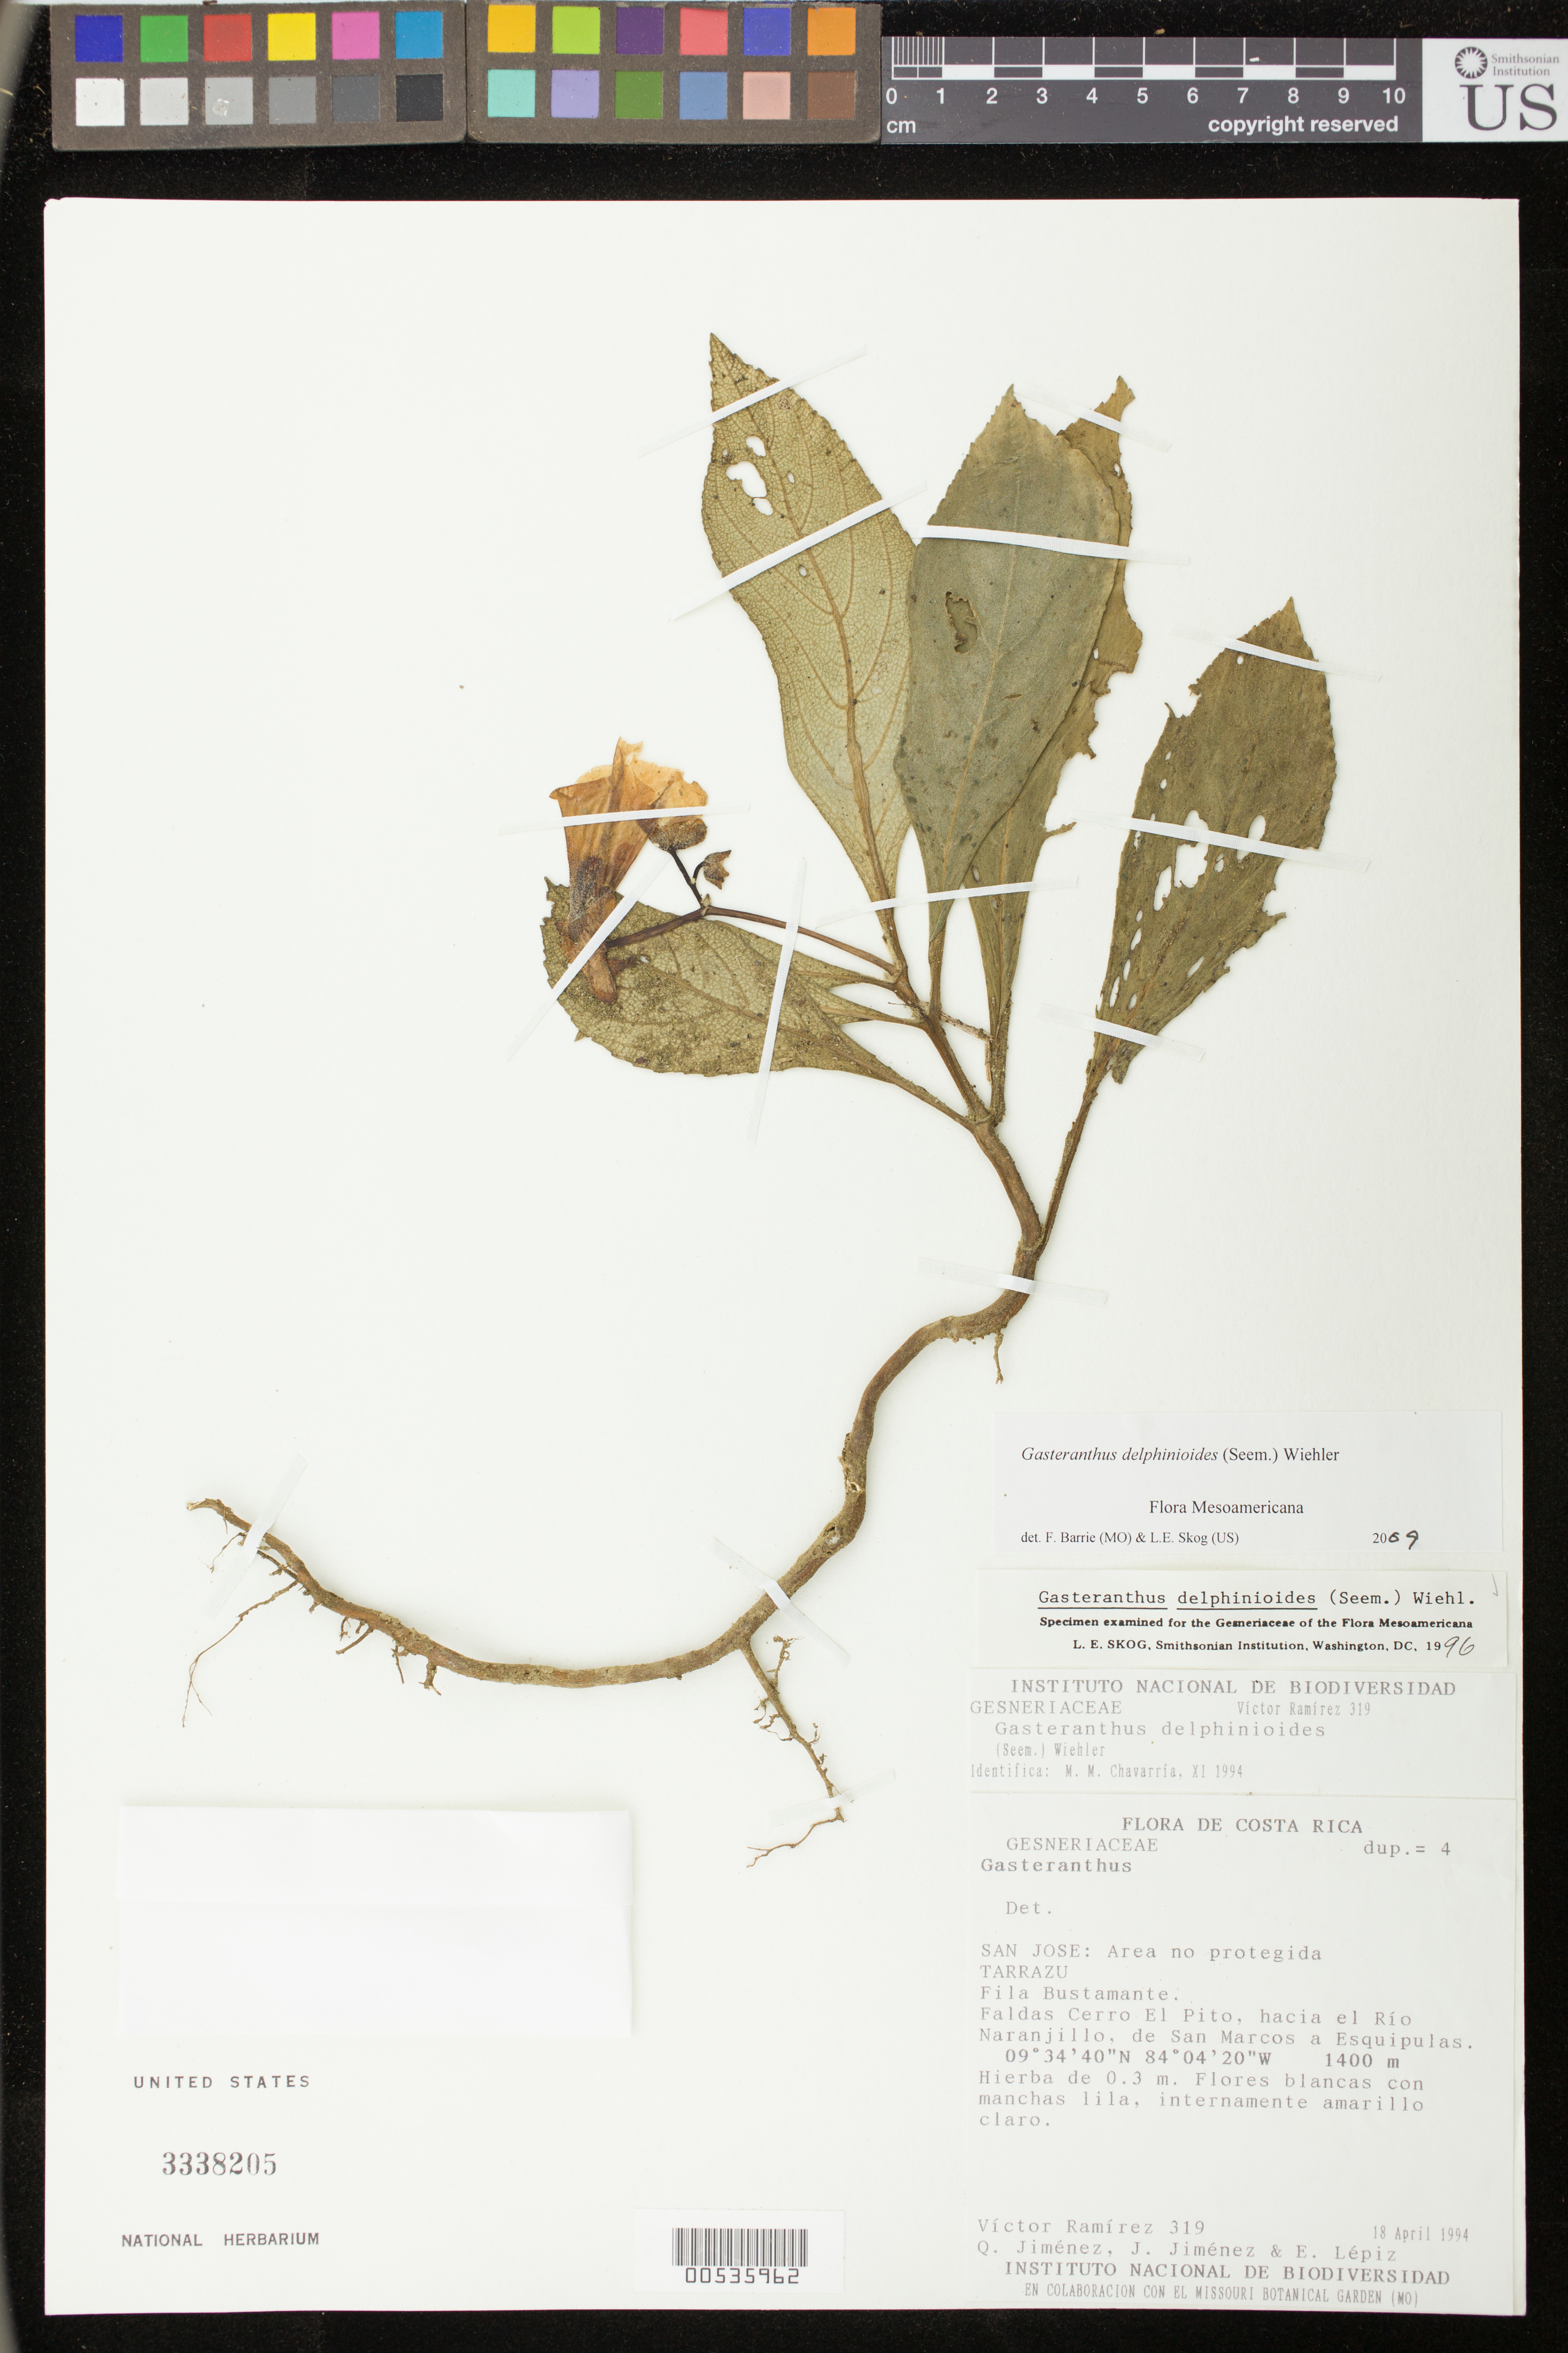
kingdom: Plantae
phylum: Tracheophyta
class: Magnoliopsida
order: Lamiales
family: Gesneriaceae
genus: Gasteranthus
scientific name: Gasteranthus delphinioides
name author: (Seem.) Wiehler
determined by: Skog, Laurence E.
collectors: V. Ramirez, Q. Jiménez Madrigal, J. Jimenez & E. Lépiz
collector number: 319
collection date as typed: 18 Apr 1994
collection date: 1994-04-18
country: Costa Rica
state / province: San José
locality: Area no protegida Tarrazu, Fila Bustamante, Fladas Cerro E. Pito, hacia el Río Naranjillo, de San Marcos a Esquipulas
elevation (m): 1400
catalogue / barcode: US 3338205